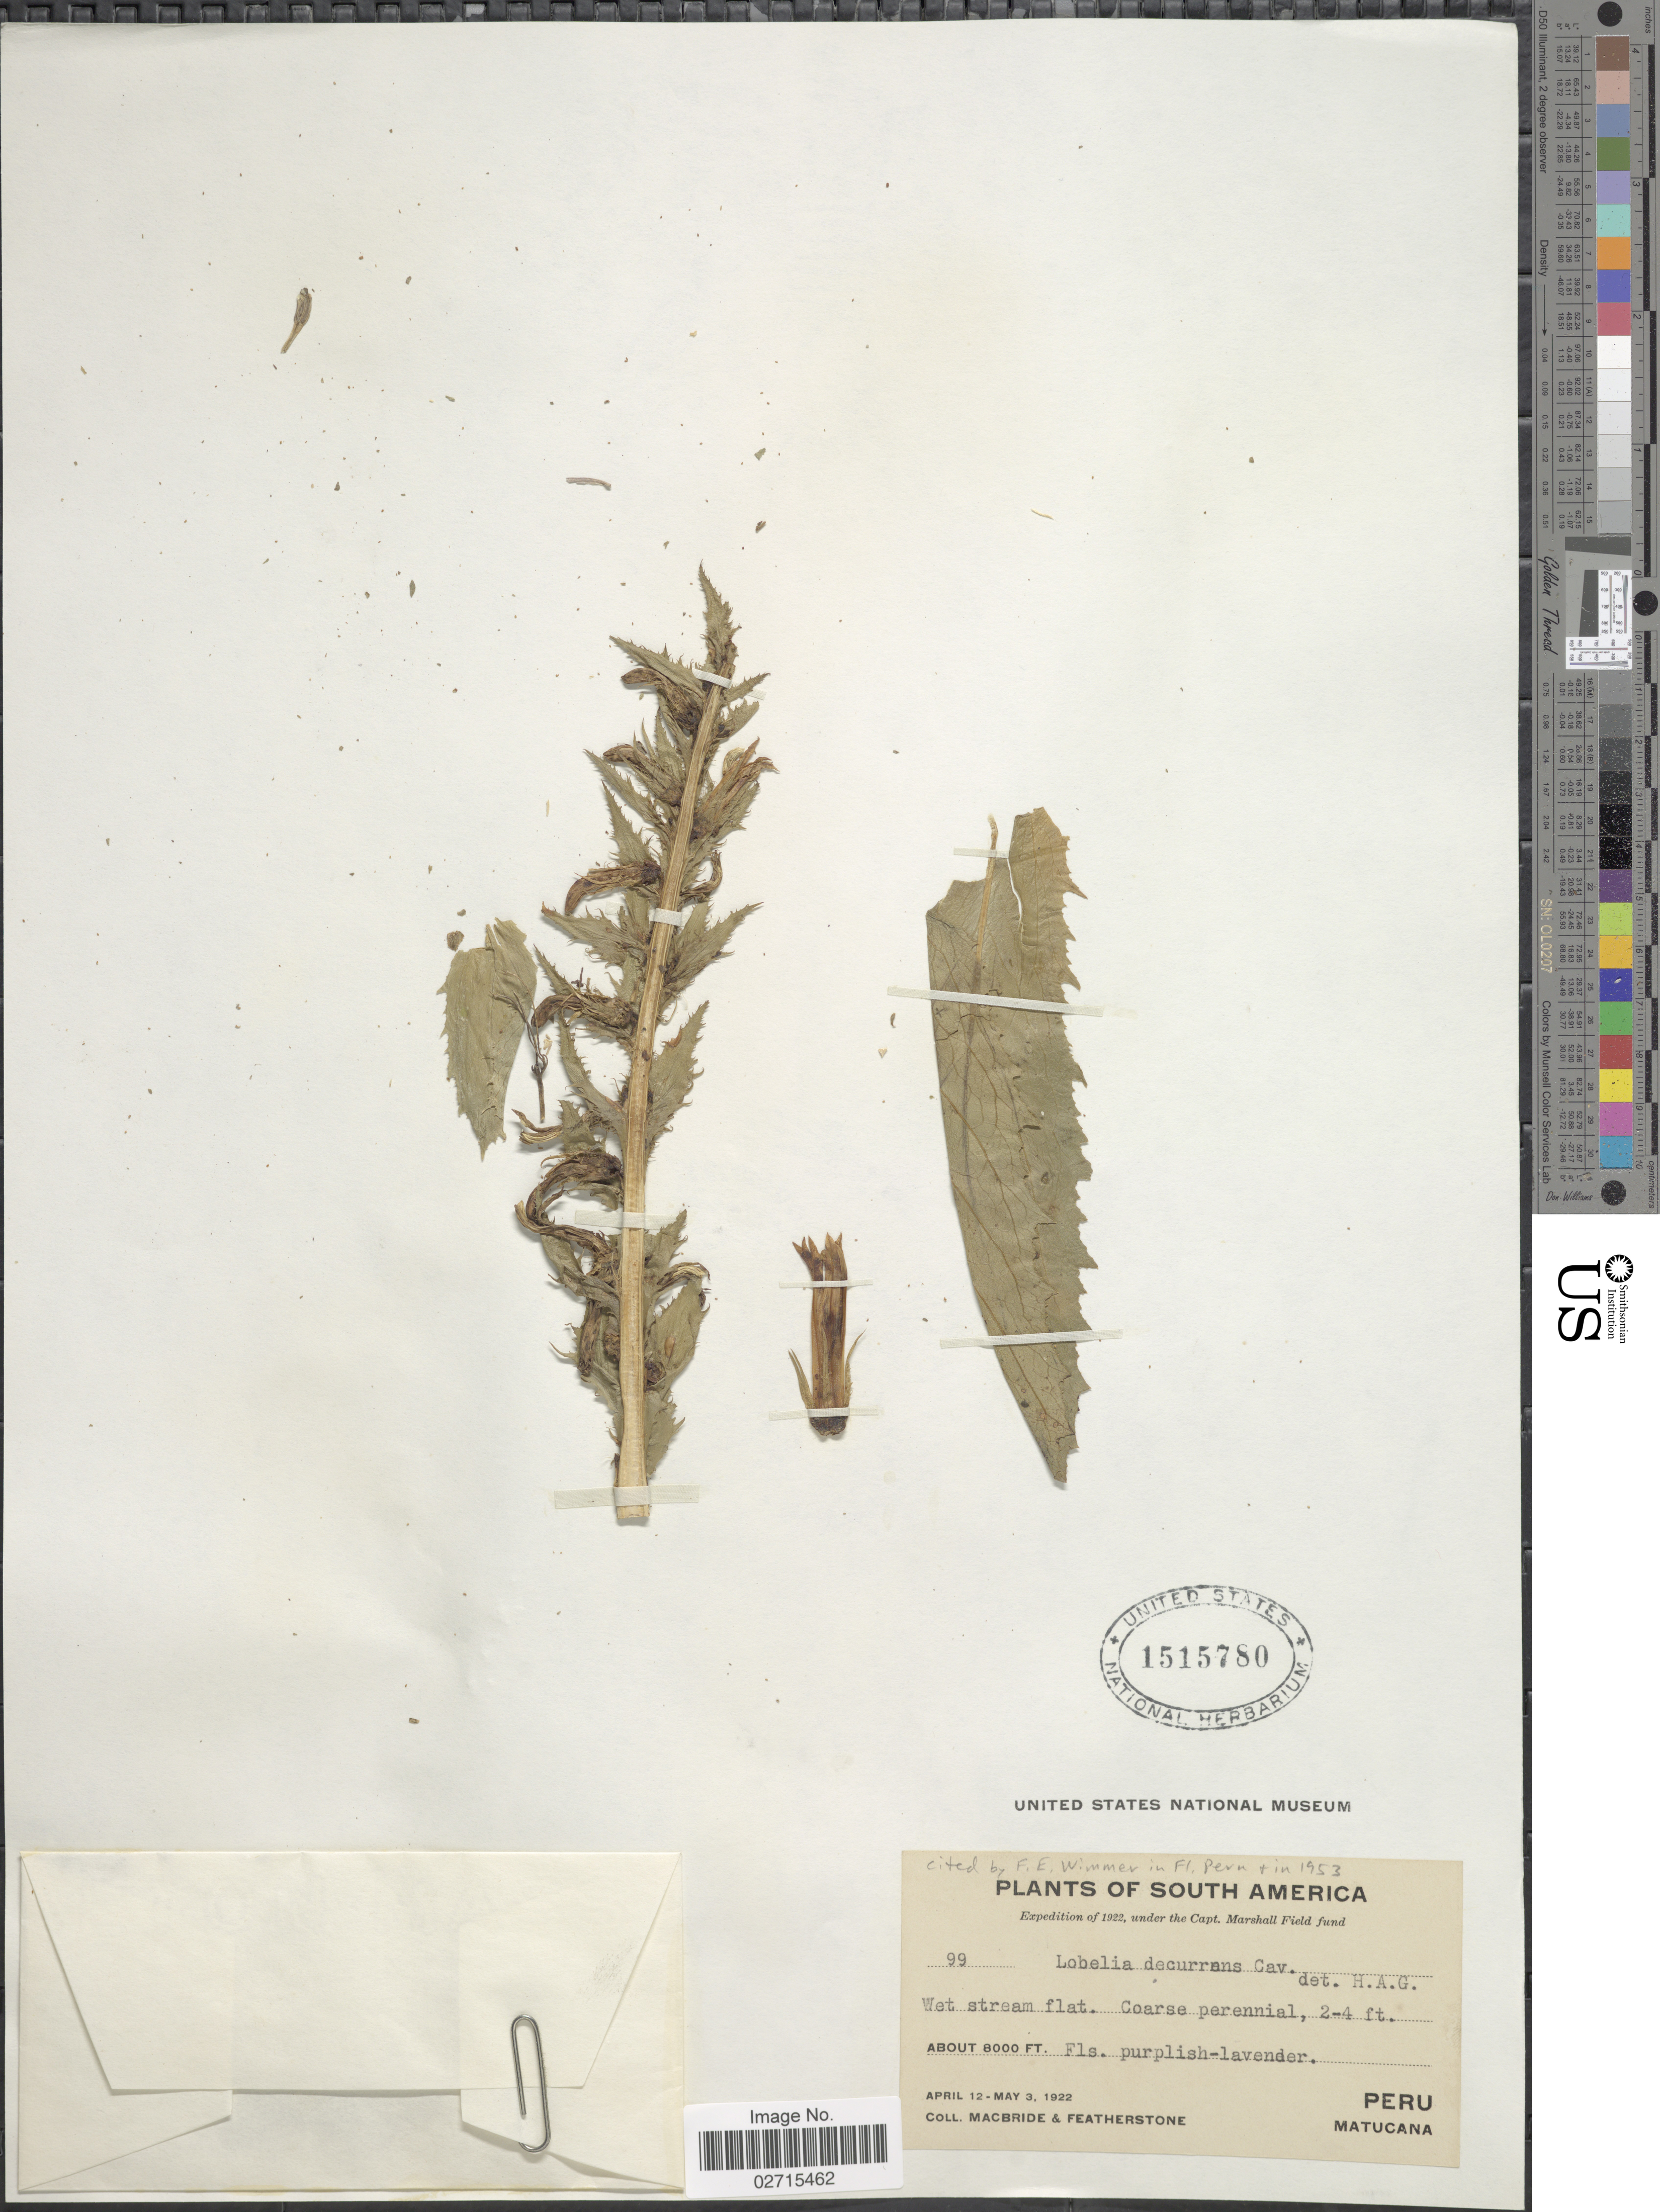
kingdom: Plantae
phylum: Tracheophyta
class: Magnoliopsida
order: Asterales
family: Campanulaceae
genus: Lobelia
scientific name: Lobelia decurrens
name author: Cav.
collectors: Macbride, -- & -. Featherstone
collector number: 99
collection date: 1922-04-12/1922-05-03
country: Peru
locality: Wet stream, Matucana.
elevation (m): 2438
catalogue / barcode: US 1515780